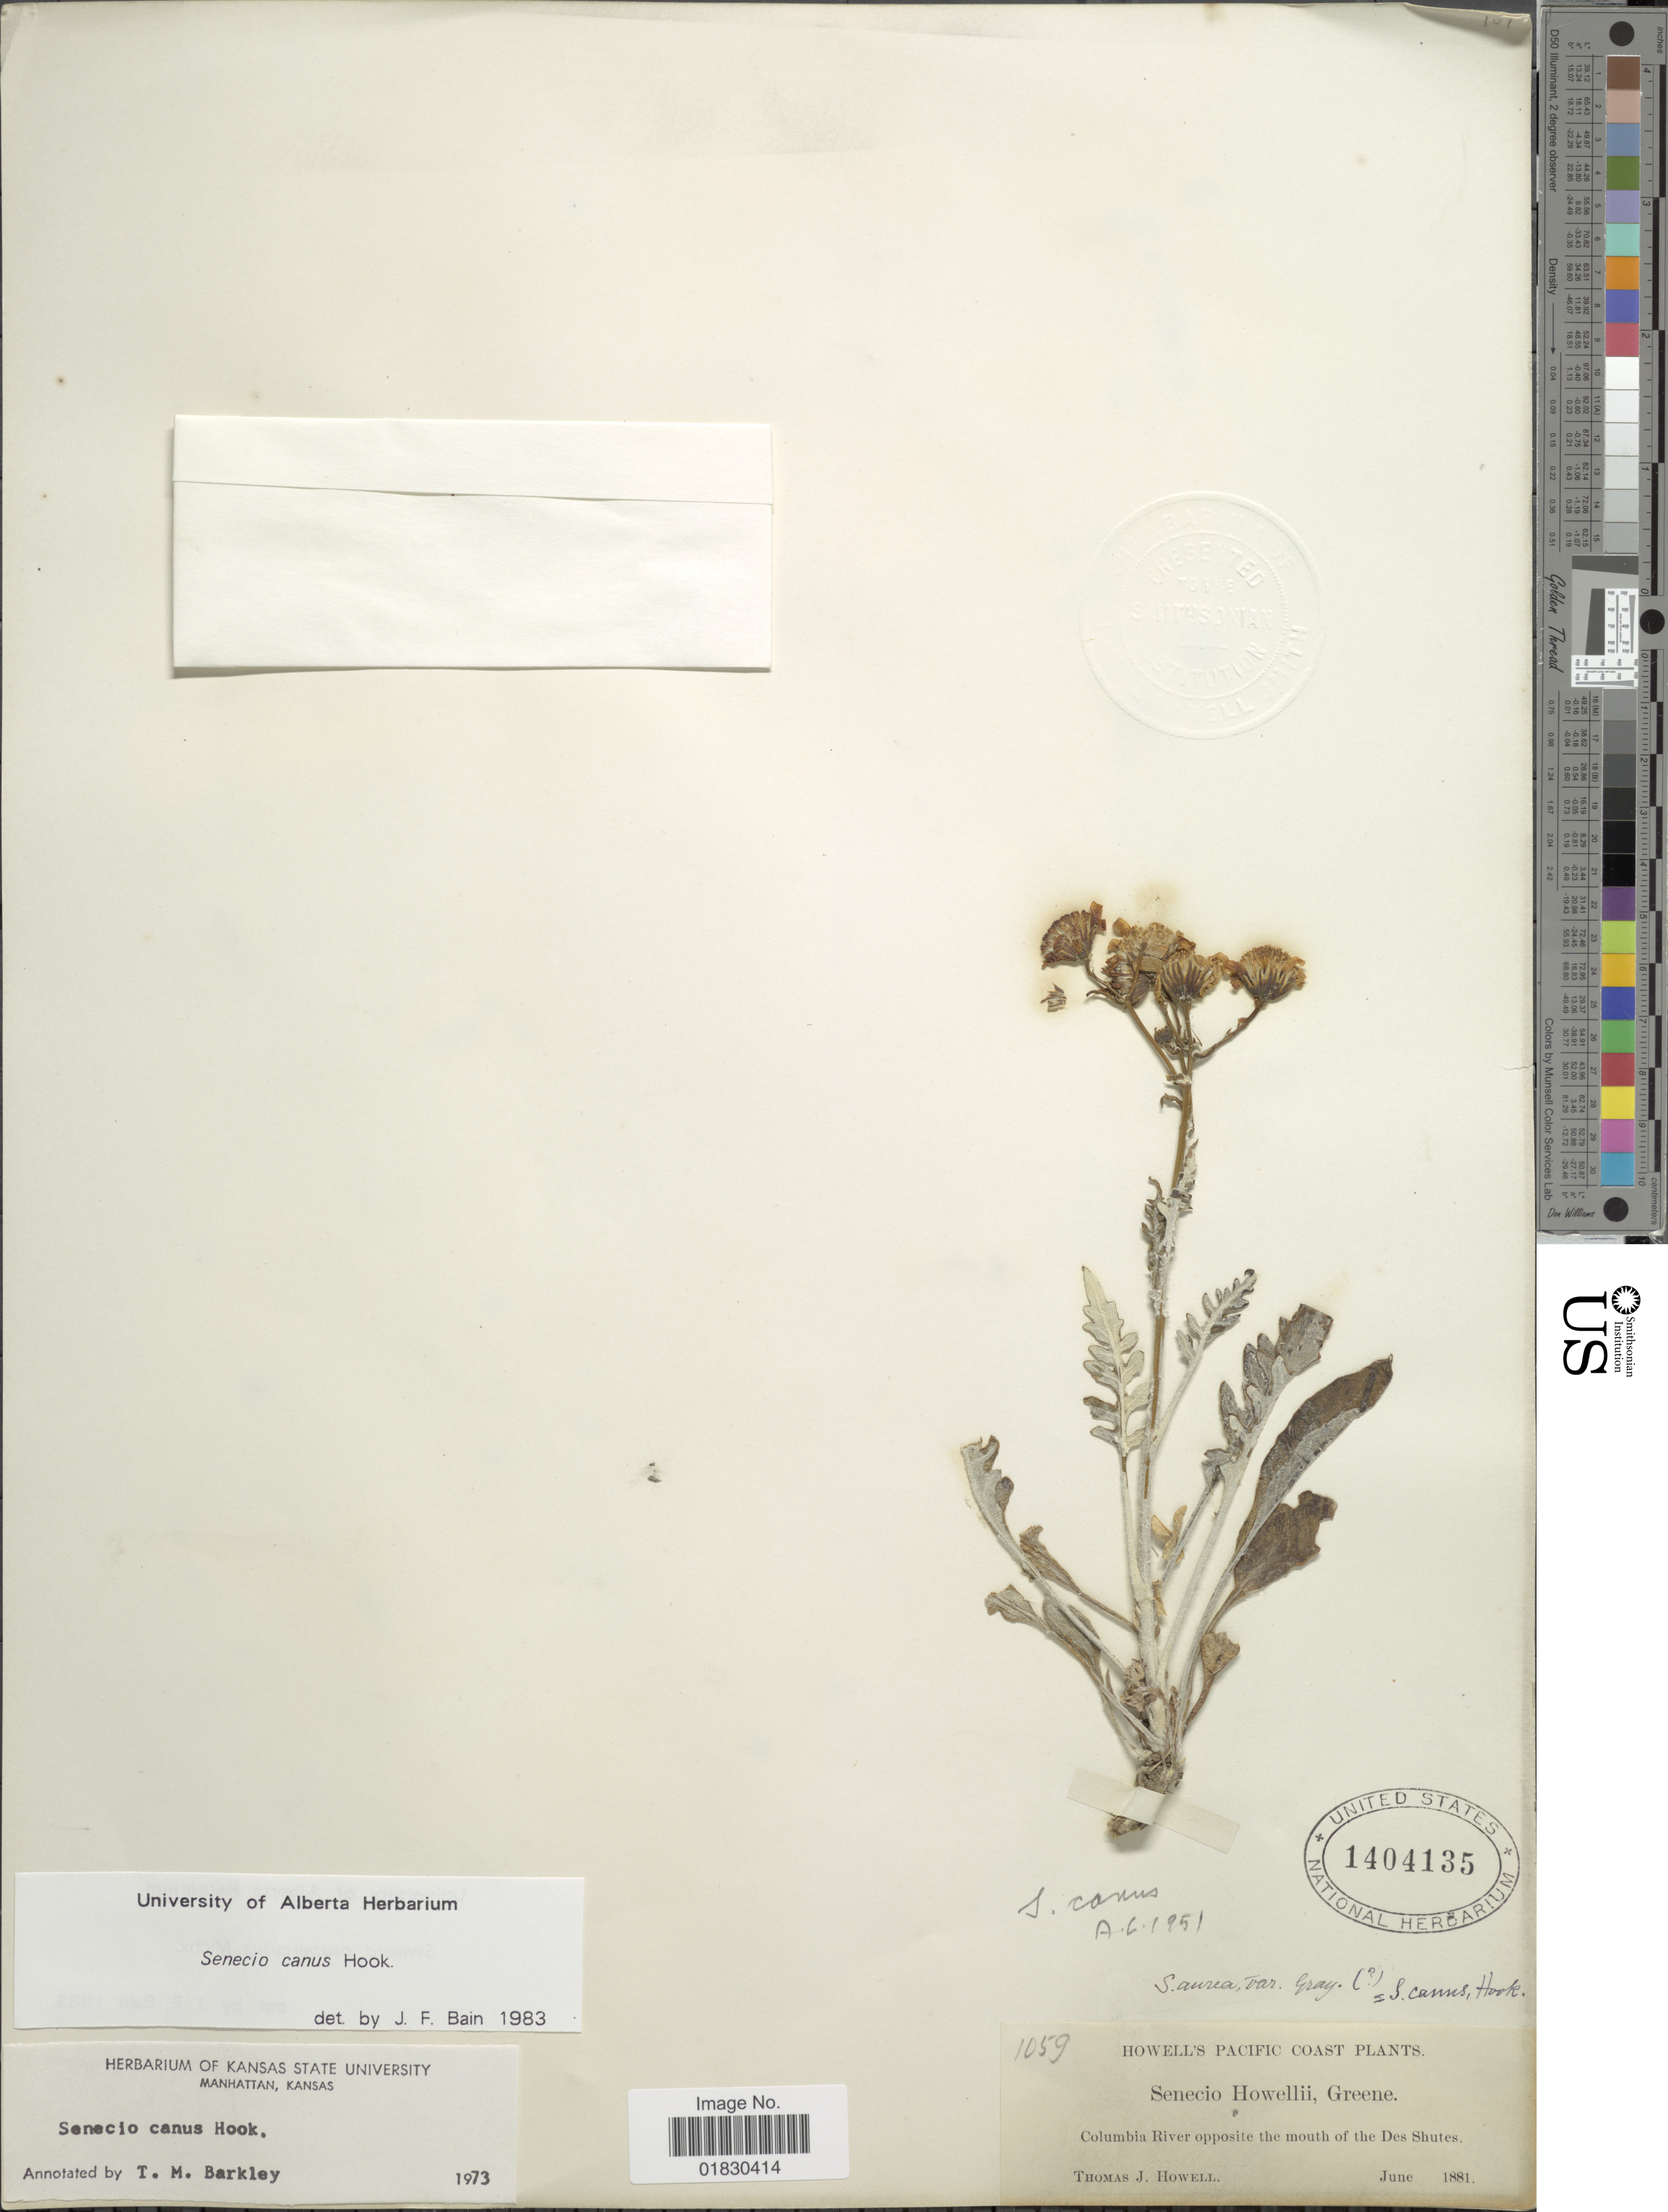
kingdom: Plantae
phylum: Tracheophyta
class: Magnoliopsida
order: Asterales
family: Asteraceae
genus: Packera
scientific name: Packera cana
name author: (Hook.) W.A. Weber & Á. Löve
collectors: T. J. Howell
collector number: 1059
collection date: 1881-06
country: United States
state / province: Oregon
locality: Howell's Pacific Coast, Columbia River opposite the mouth of the Des Shutes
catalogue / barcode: US 1404135